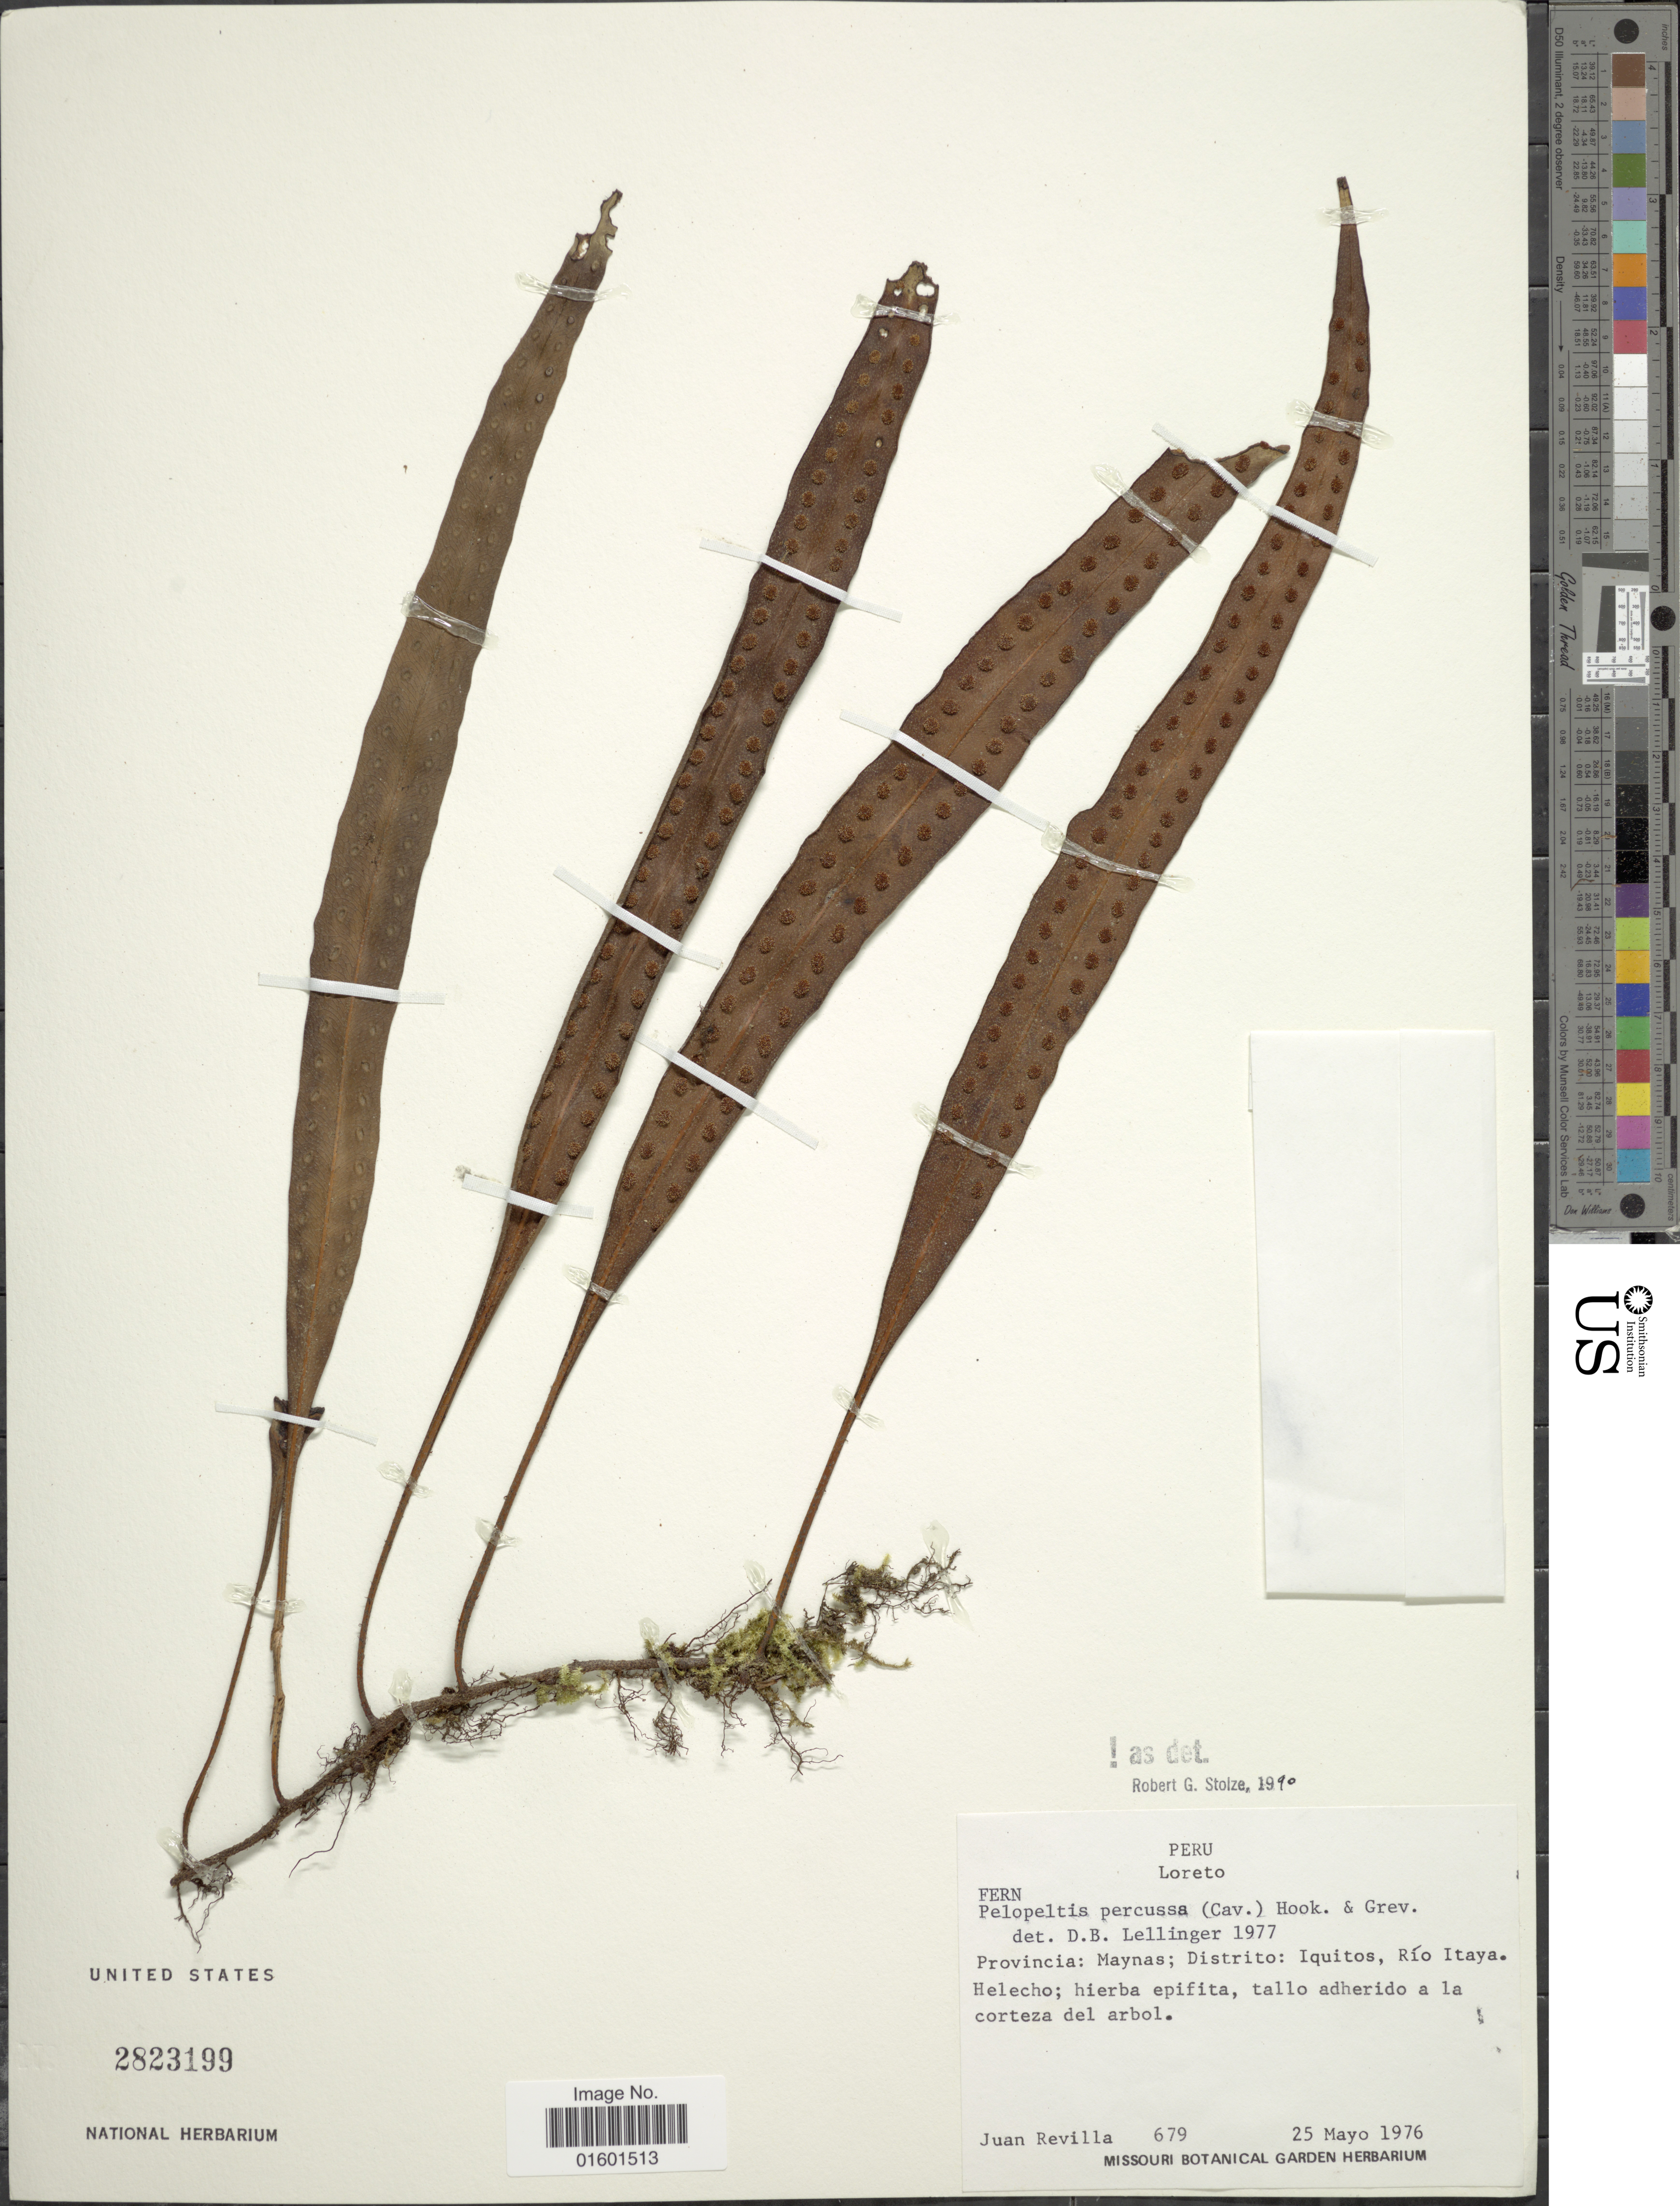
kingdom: Plantae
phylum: Tracheophyta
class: Polypodiopsida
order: Polypodiales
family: Polypodiaceae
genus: Microgramma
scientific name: Microgramma percussa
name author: (Cav.) de la Sota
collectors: J. Revilla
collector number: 679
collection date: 1976-05-25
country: Peru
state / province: Loreto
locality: Provincia: Maynas; Distrito: Iquitos, Rio Itaya.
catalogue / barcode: US 2823199